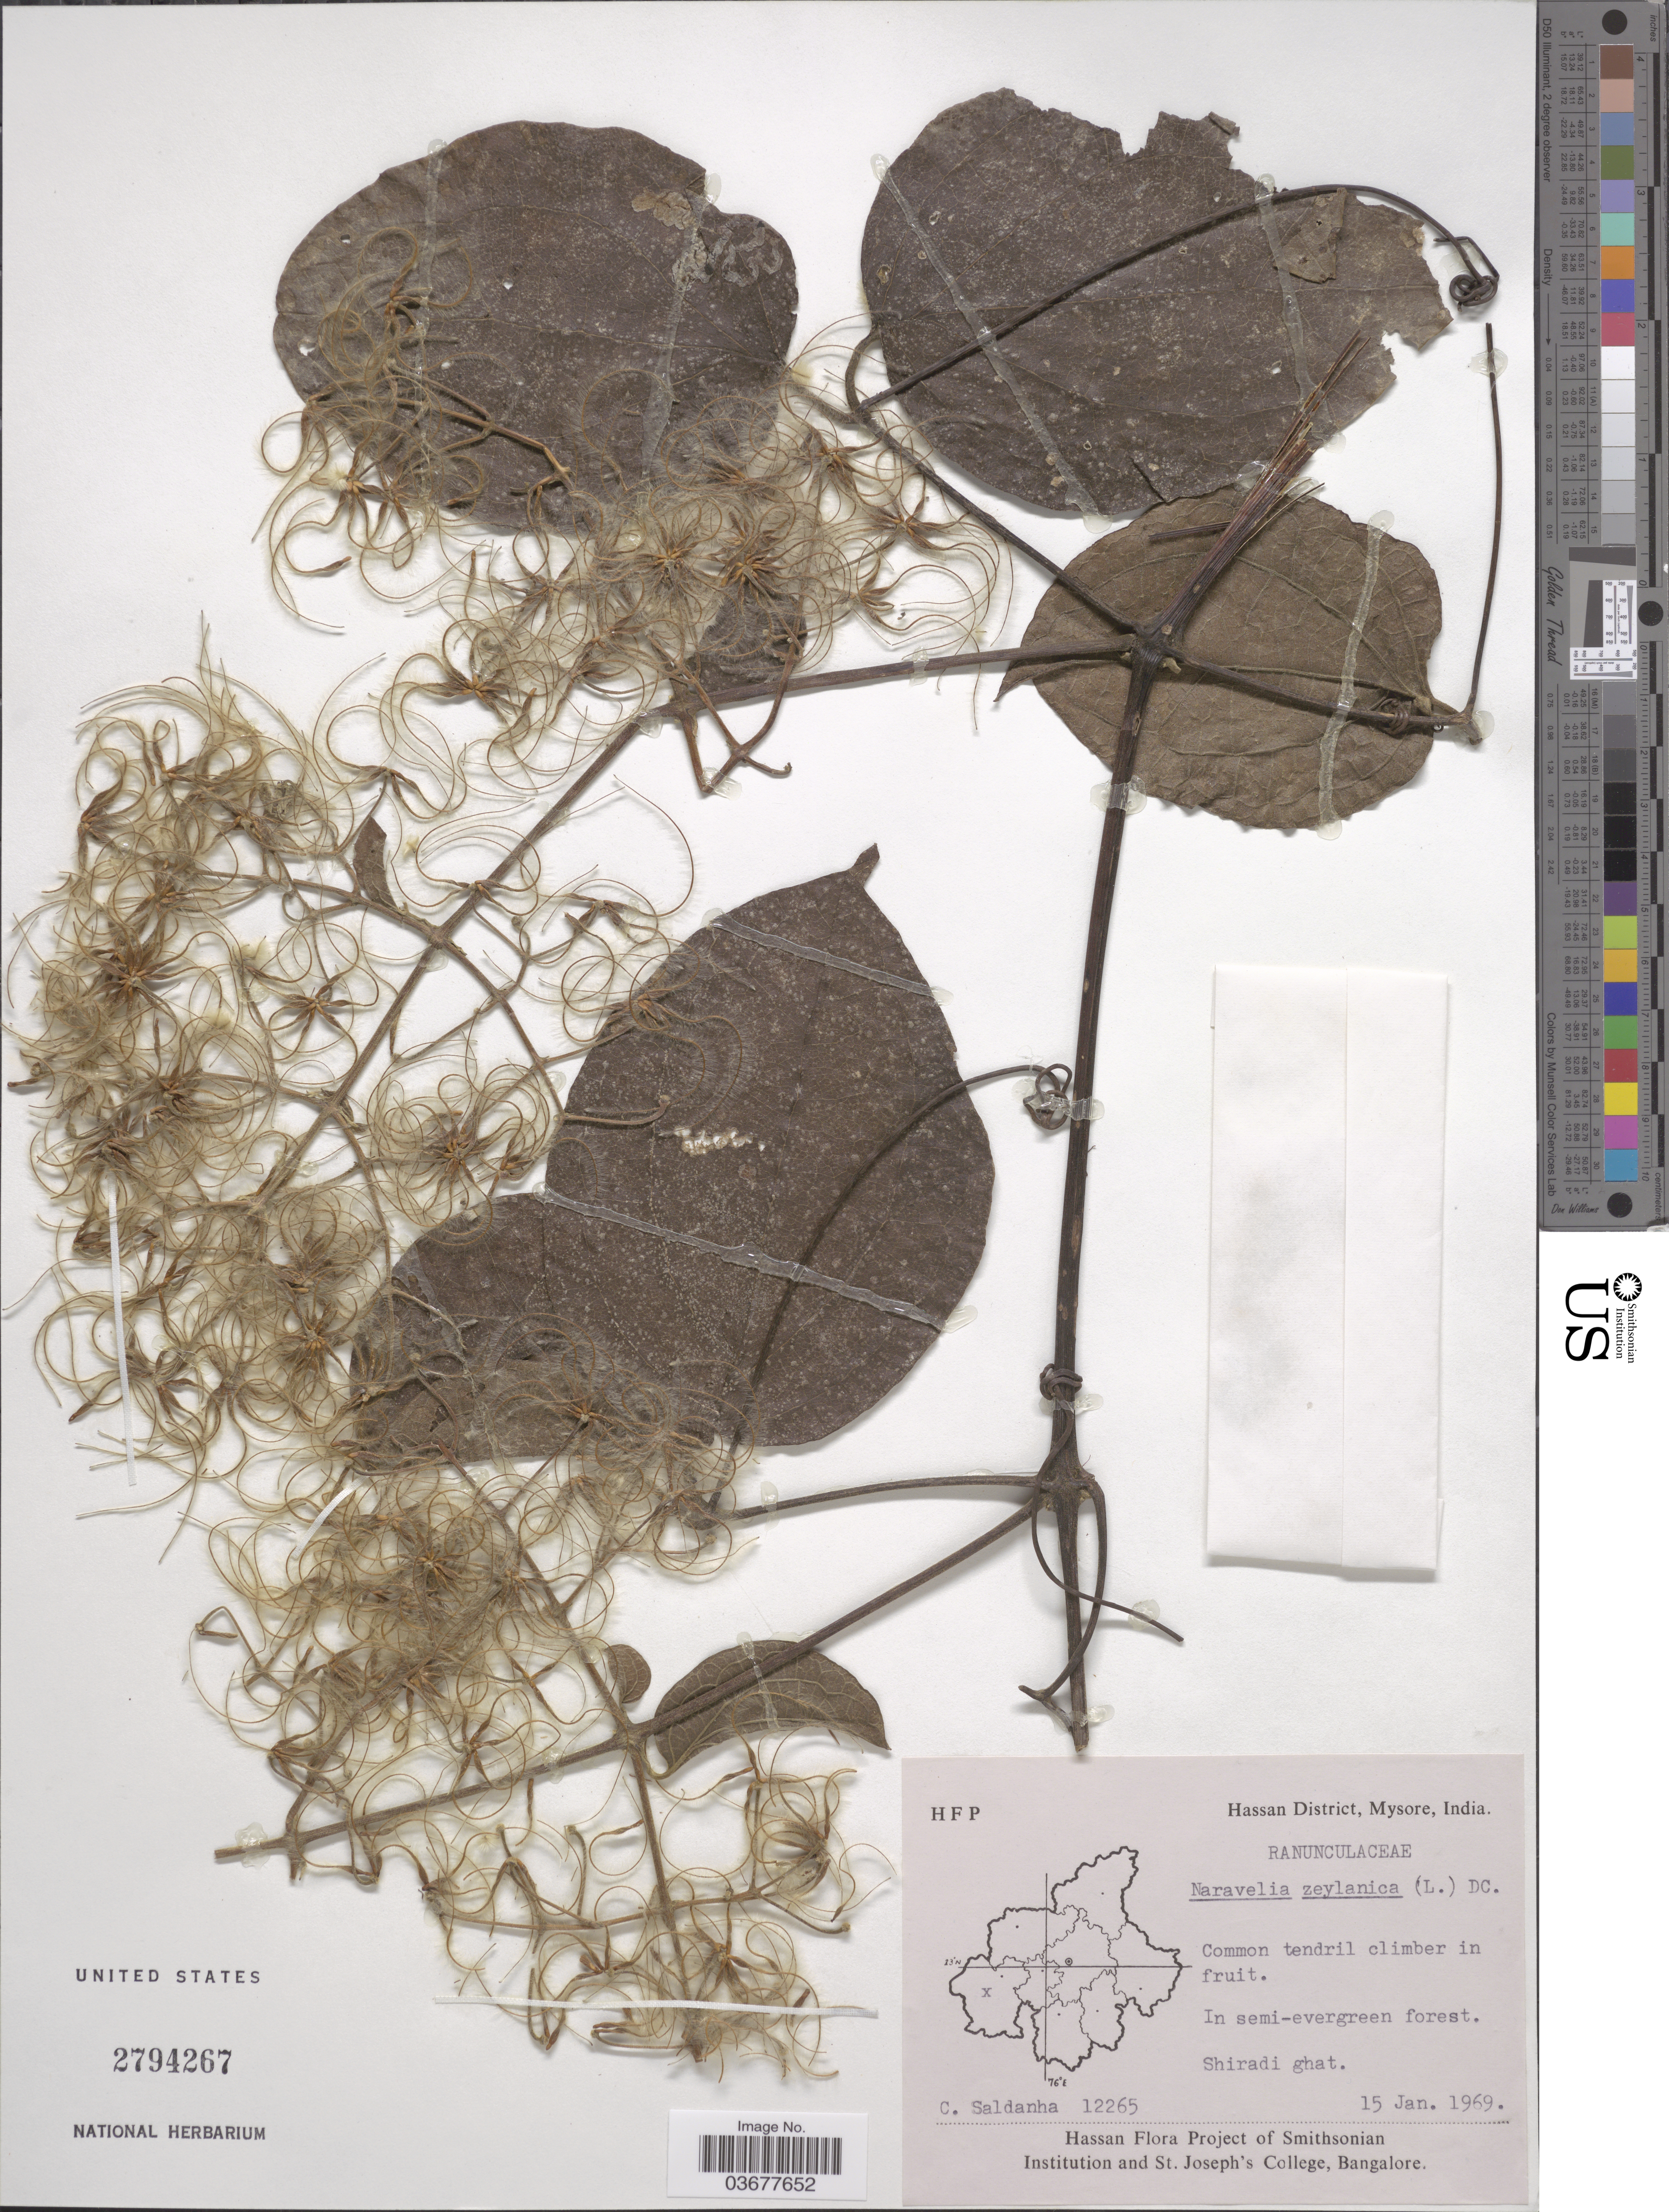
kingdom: Plantae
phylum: Tracheophyta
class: Magnoliopsida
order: Ranunculales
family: Ranunculaceae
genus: Clematis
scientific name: Clematis zeylanica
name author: (L.) Poir.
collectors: C. Saldanha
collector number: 12265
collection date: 1969-01-15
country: India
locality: Hassan District, Mysore. Shiradi ghat.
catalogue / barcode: US 2794267